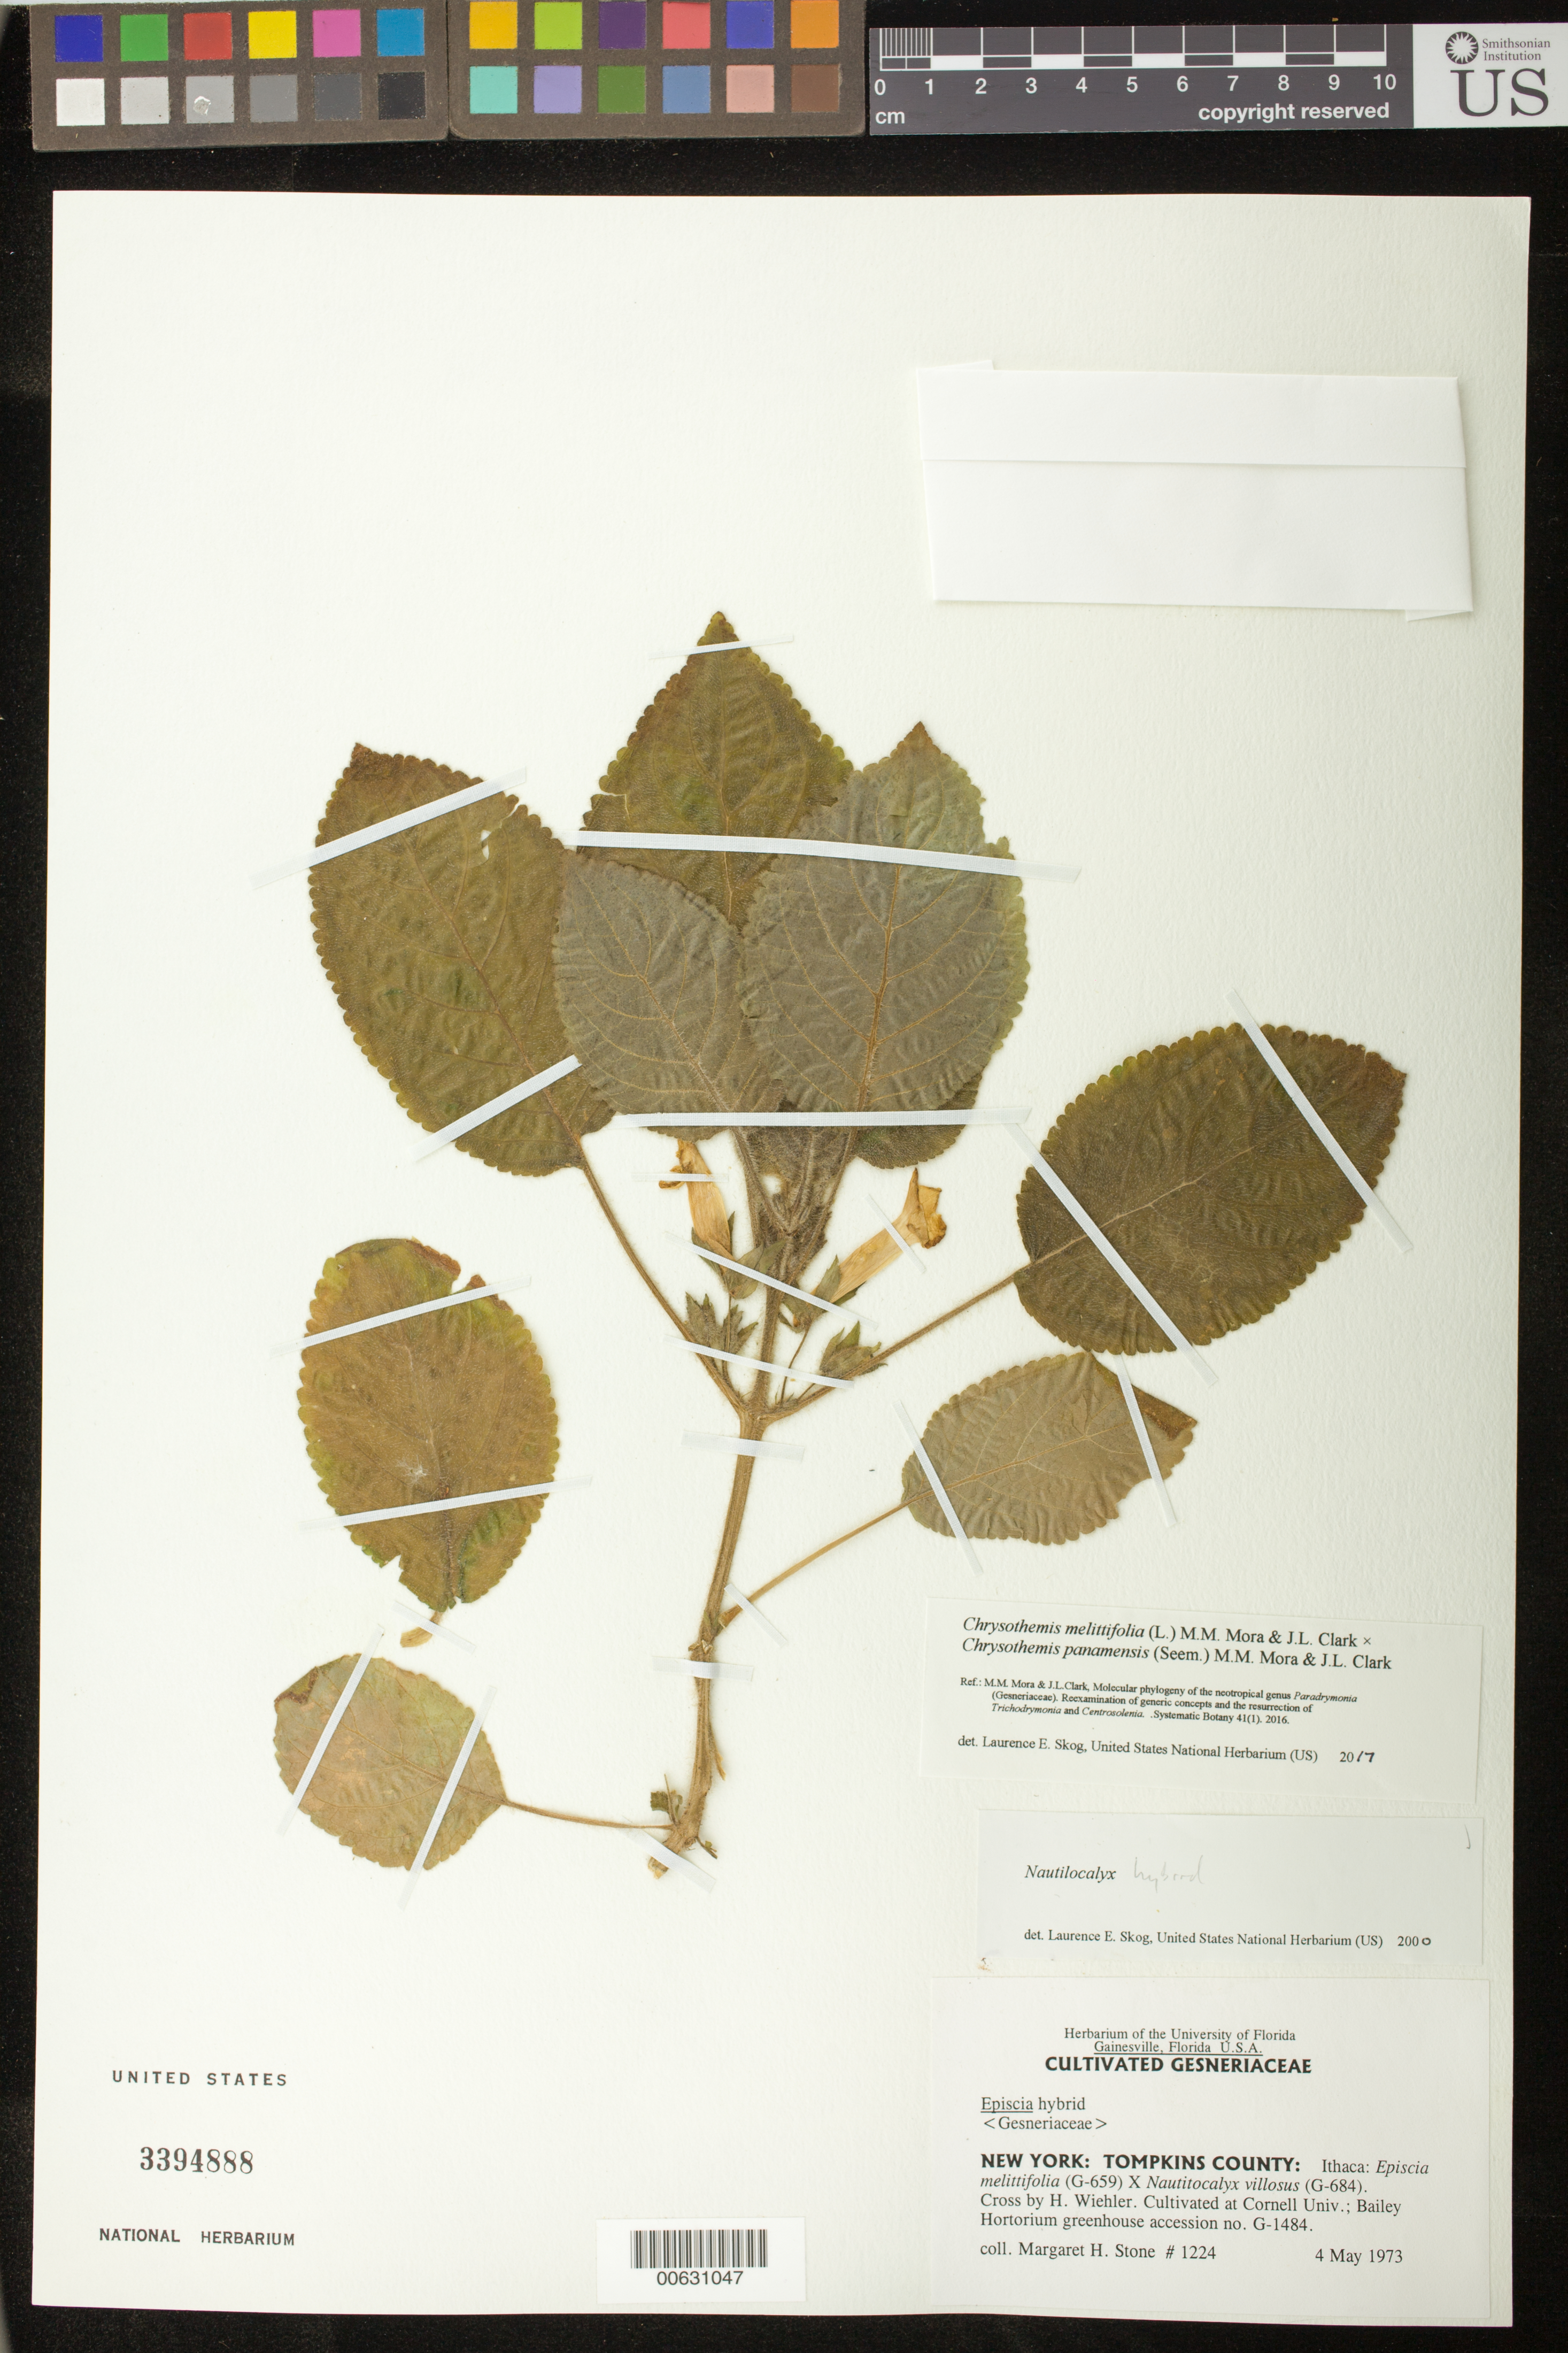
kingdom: Plantae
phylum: Tracheophyta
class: Magnoliopsida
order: Lamiales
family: Gesneriaceae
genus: Chrysothemis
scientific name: Chrysothemis melittifolia x C. panamensis (Seem.) M.M. Mora & J.L. Clark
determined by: Skog, Laurence E.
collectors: M. Stone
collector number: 1224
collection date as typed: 04 May 1973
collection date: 1973-05-04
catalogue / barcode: US 3394888